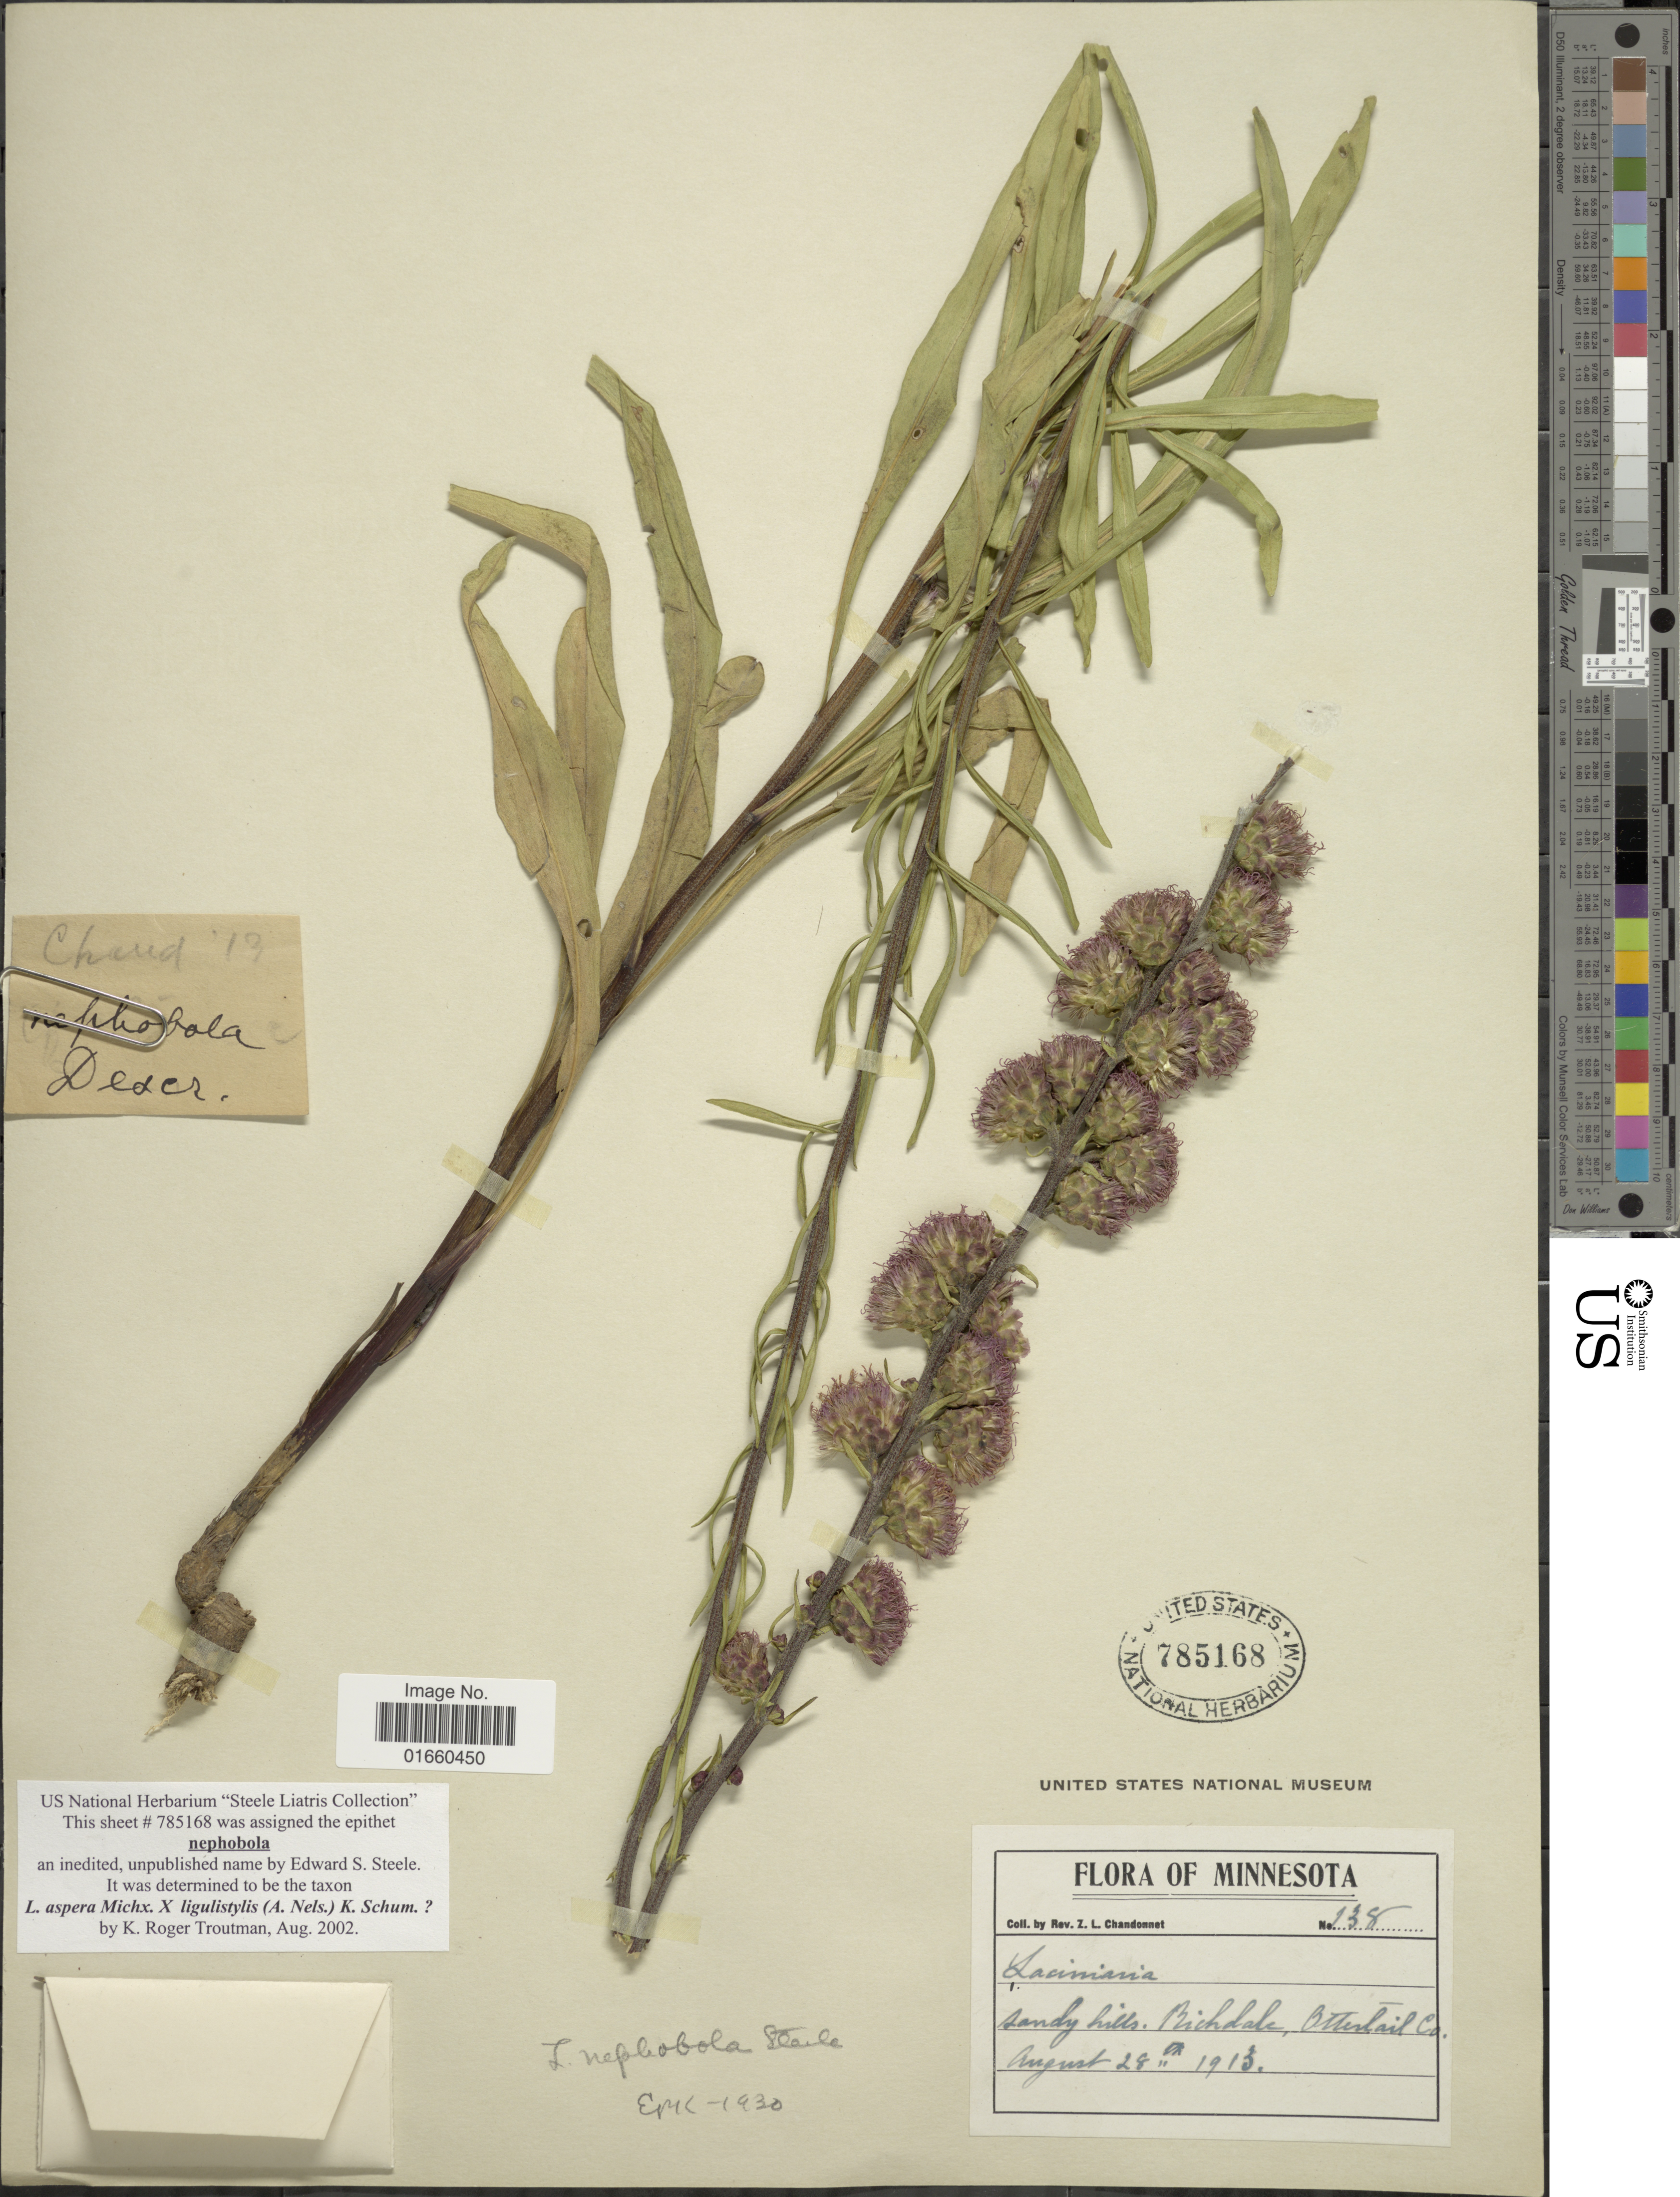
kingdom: Plantae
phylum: Tracheophyta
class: Magnoliopsida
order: Asterales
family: Asteraceae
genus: Liatris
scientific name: Liatris aspera x L. ligulistylus (A. Nelson) K. Schum.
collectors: Z. Chandonnet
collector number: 138*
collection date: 1913-08-28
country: United States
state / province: Minnesota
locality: Richdale, Otter Tail Co.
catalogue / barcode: US 785168